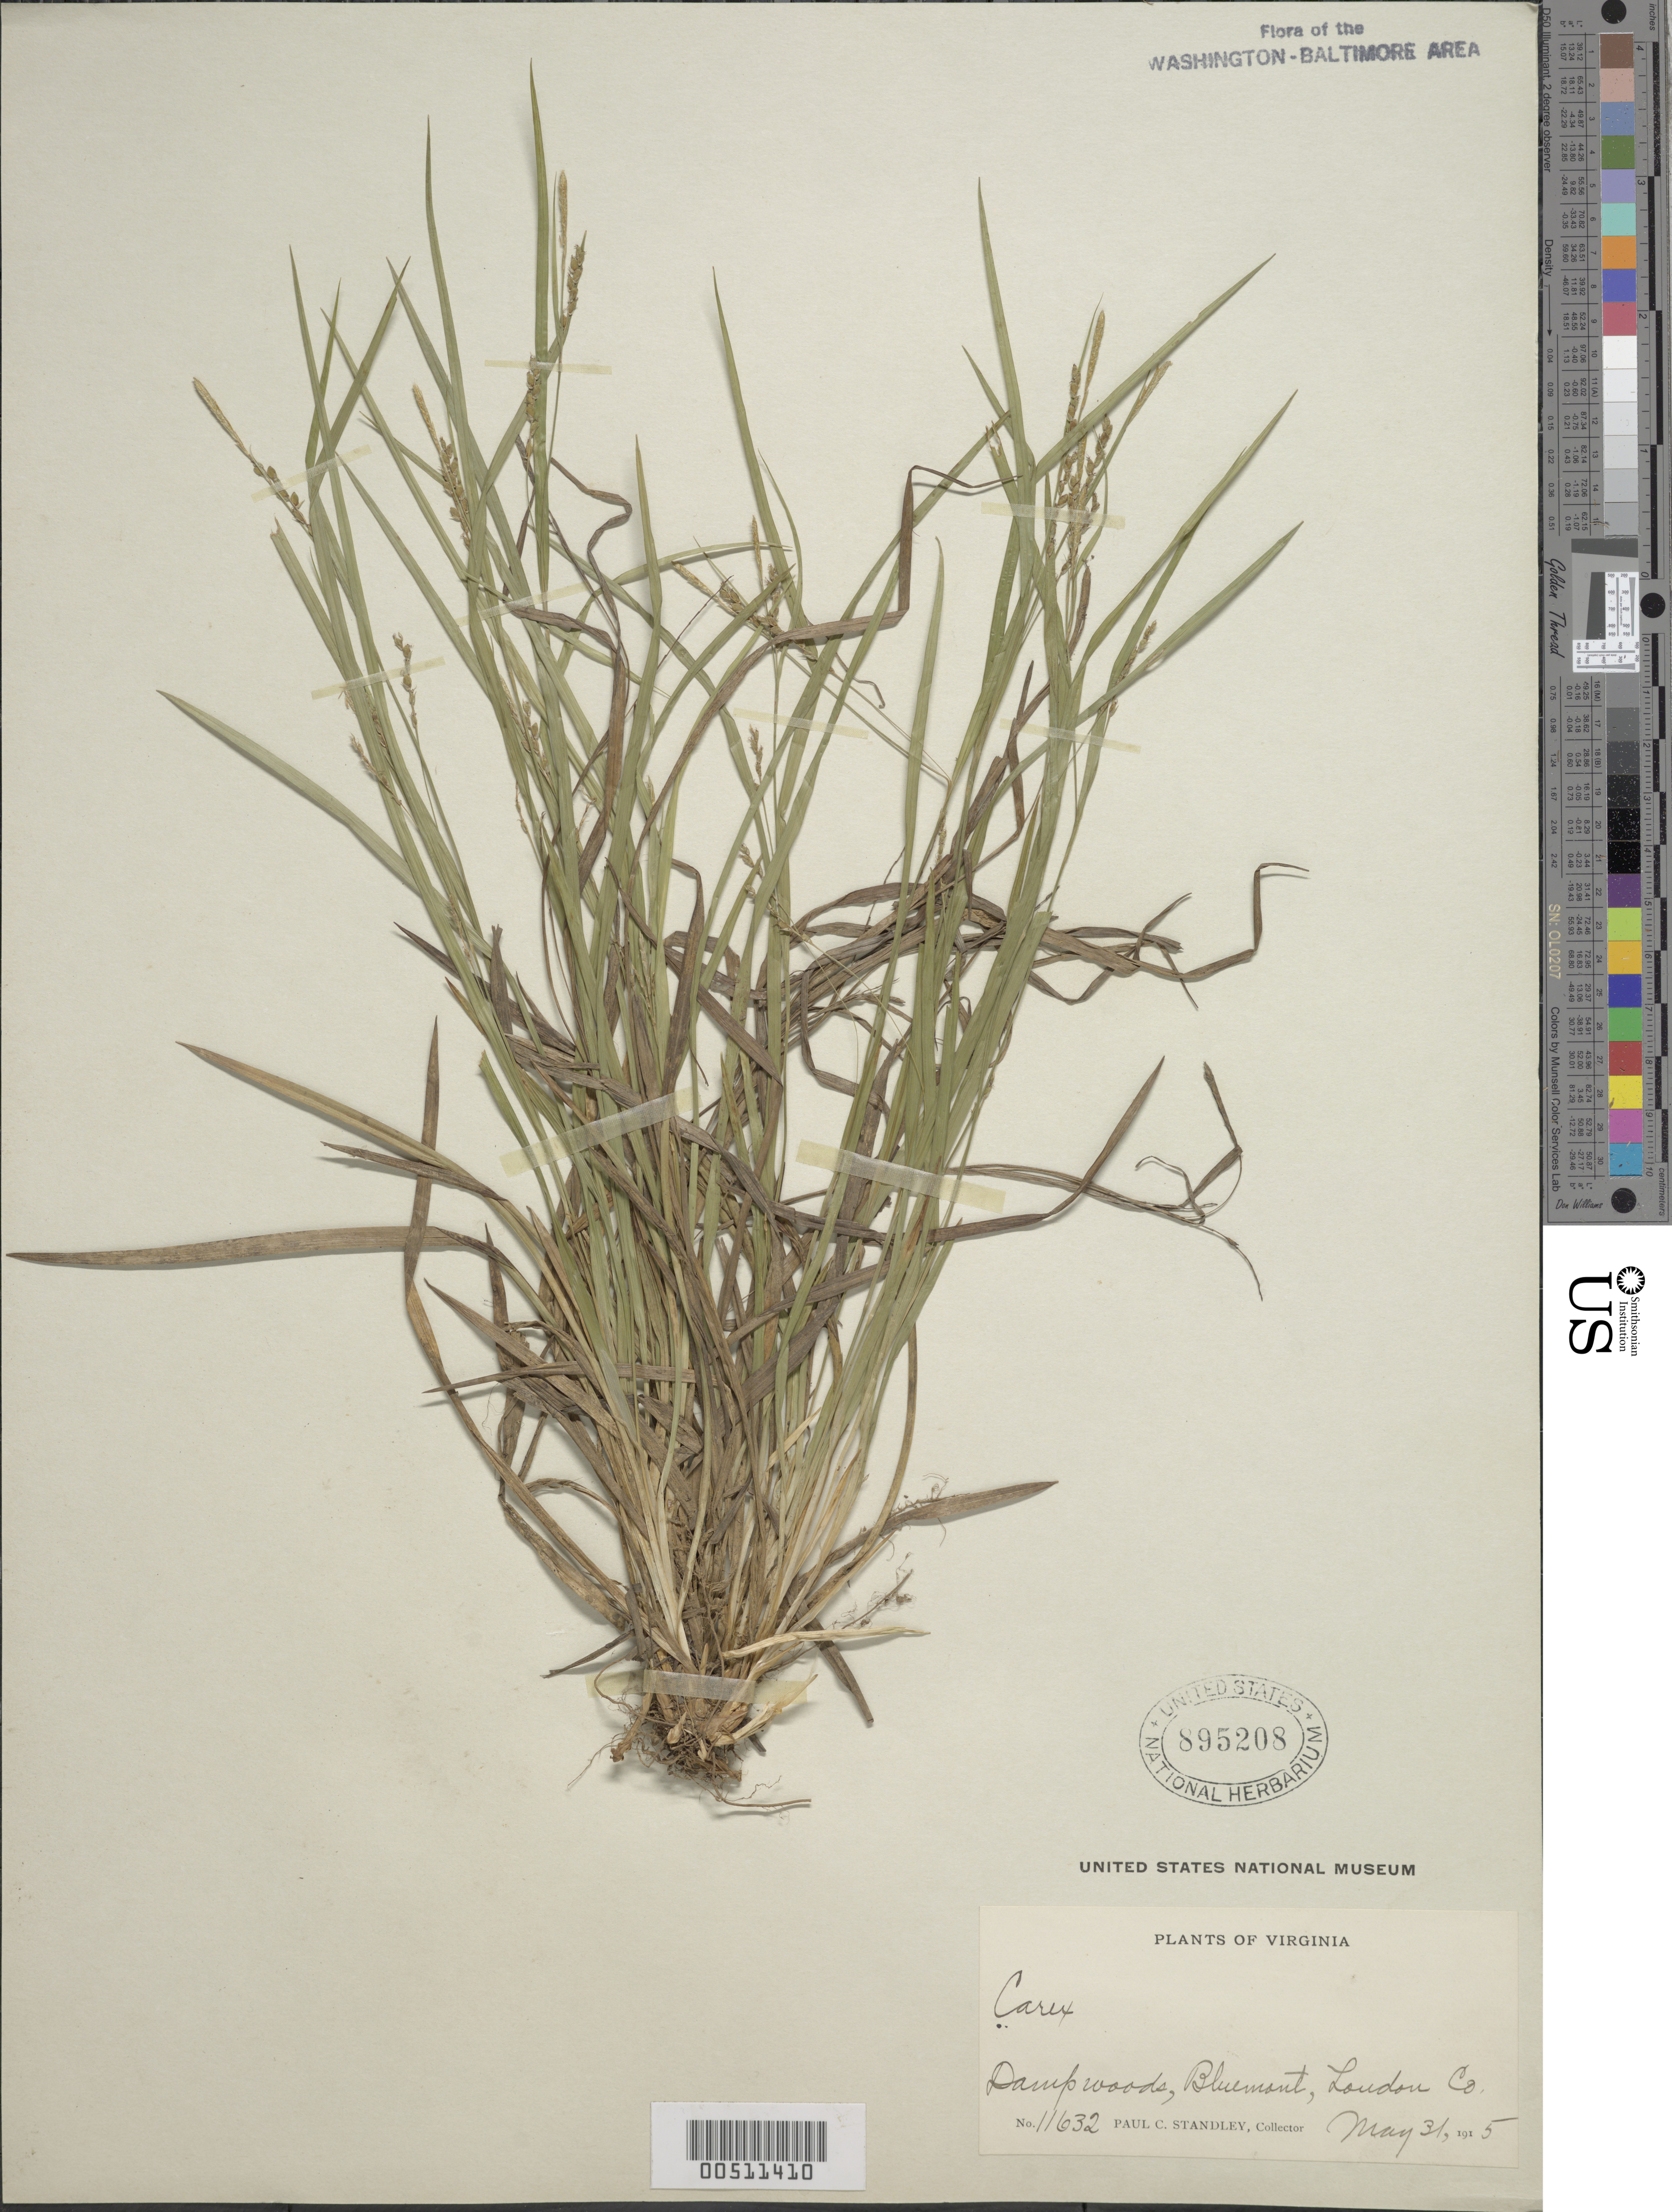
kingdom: Plantae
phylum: Tracheophyta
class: Liliopsida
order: Poales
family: Cyperaceae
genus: Carex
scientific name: Carex sp.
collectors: P. C. Standley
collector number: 11632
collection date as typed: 31 May 1915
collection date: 1915-05-31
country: United States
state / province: Virginia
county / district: Loudoun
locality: Bluemont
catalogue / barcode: US 895208